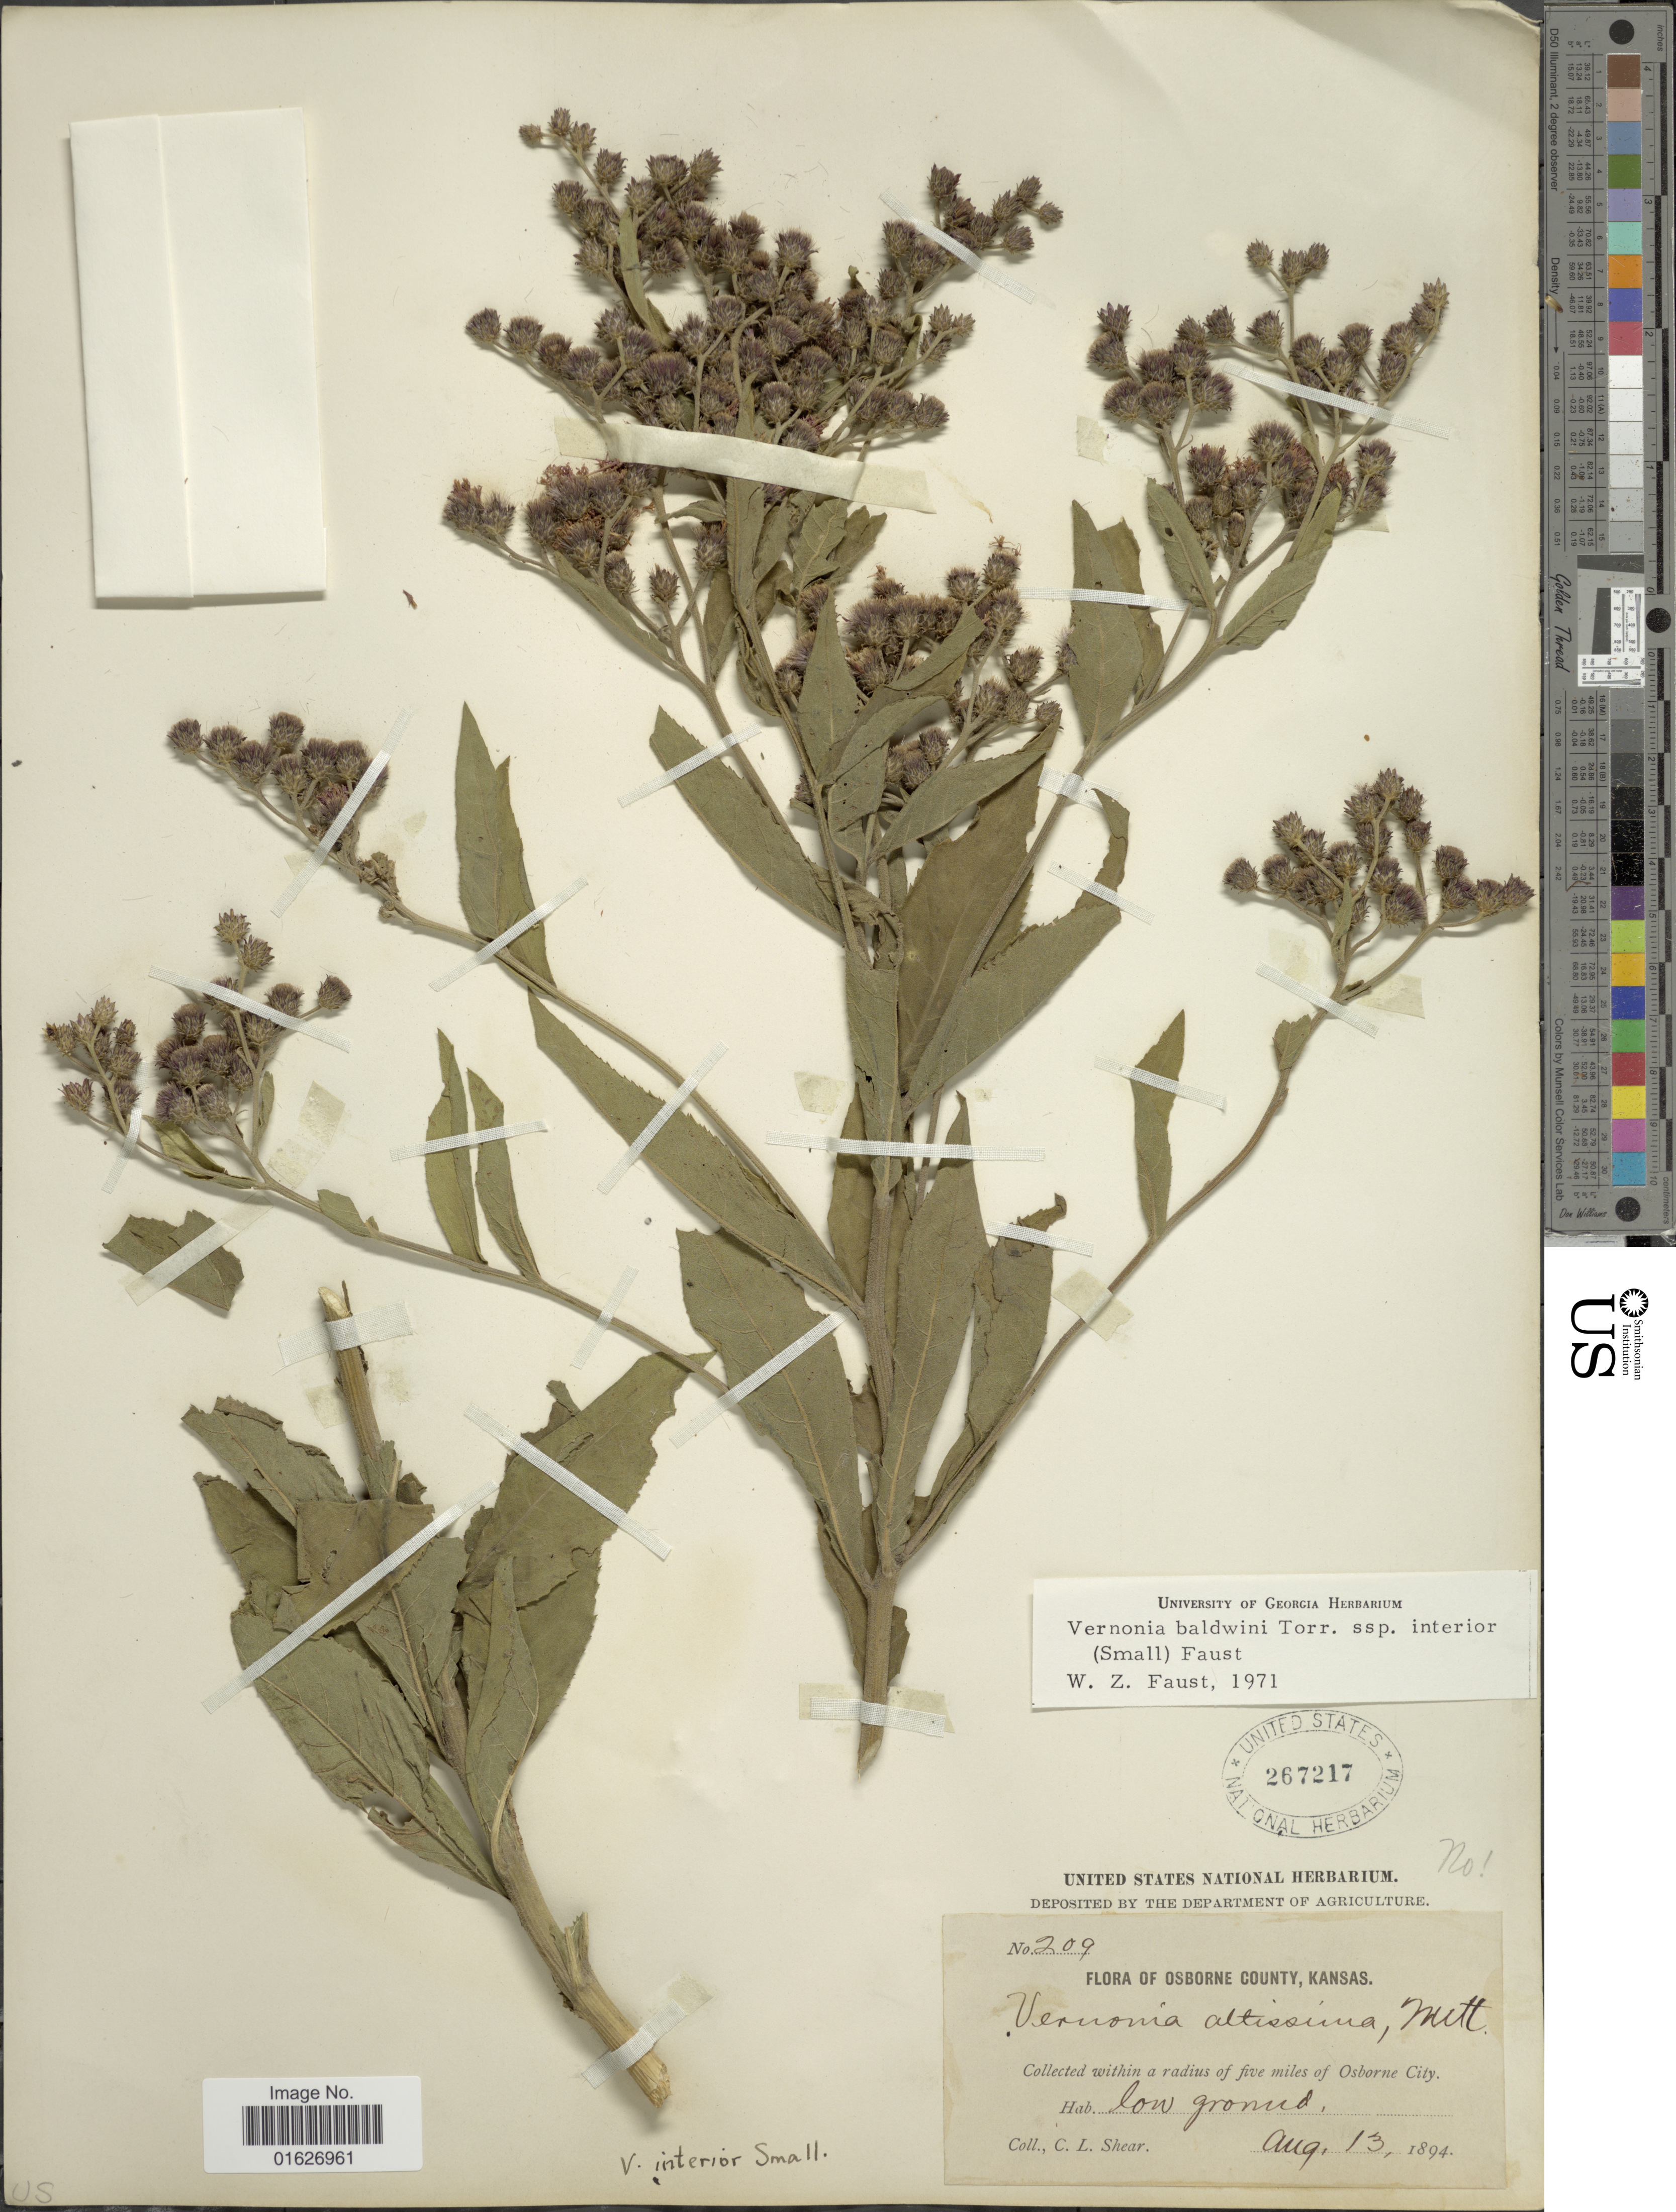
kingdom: Plantae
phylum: Tracheophyta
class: Magnoliopsida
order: Asterales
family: Asteraceae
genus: Vernonia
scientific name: Vernonia baldwinii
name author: Torr.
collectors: C. L. Shear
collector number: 209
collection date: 1894-08-13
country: United States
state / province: Kansas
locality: Osborne County, within a radius of 5 miles of Osborne City.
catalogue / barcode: US 267217